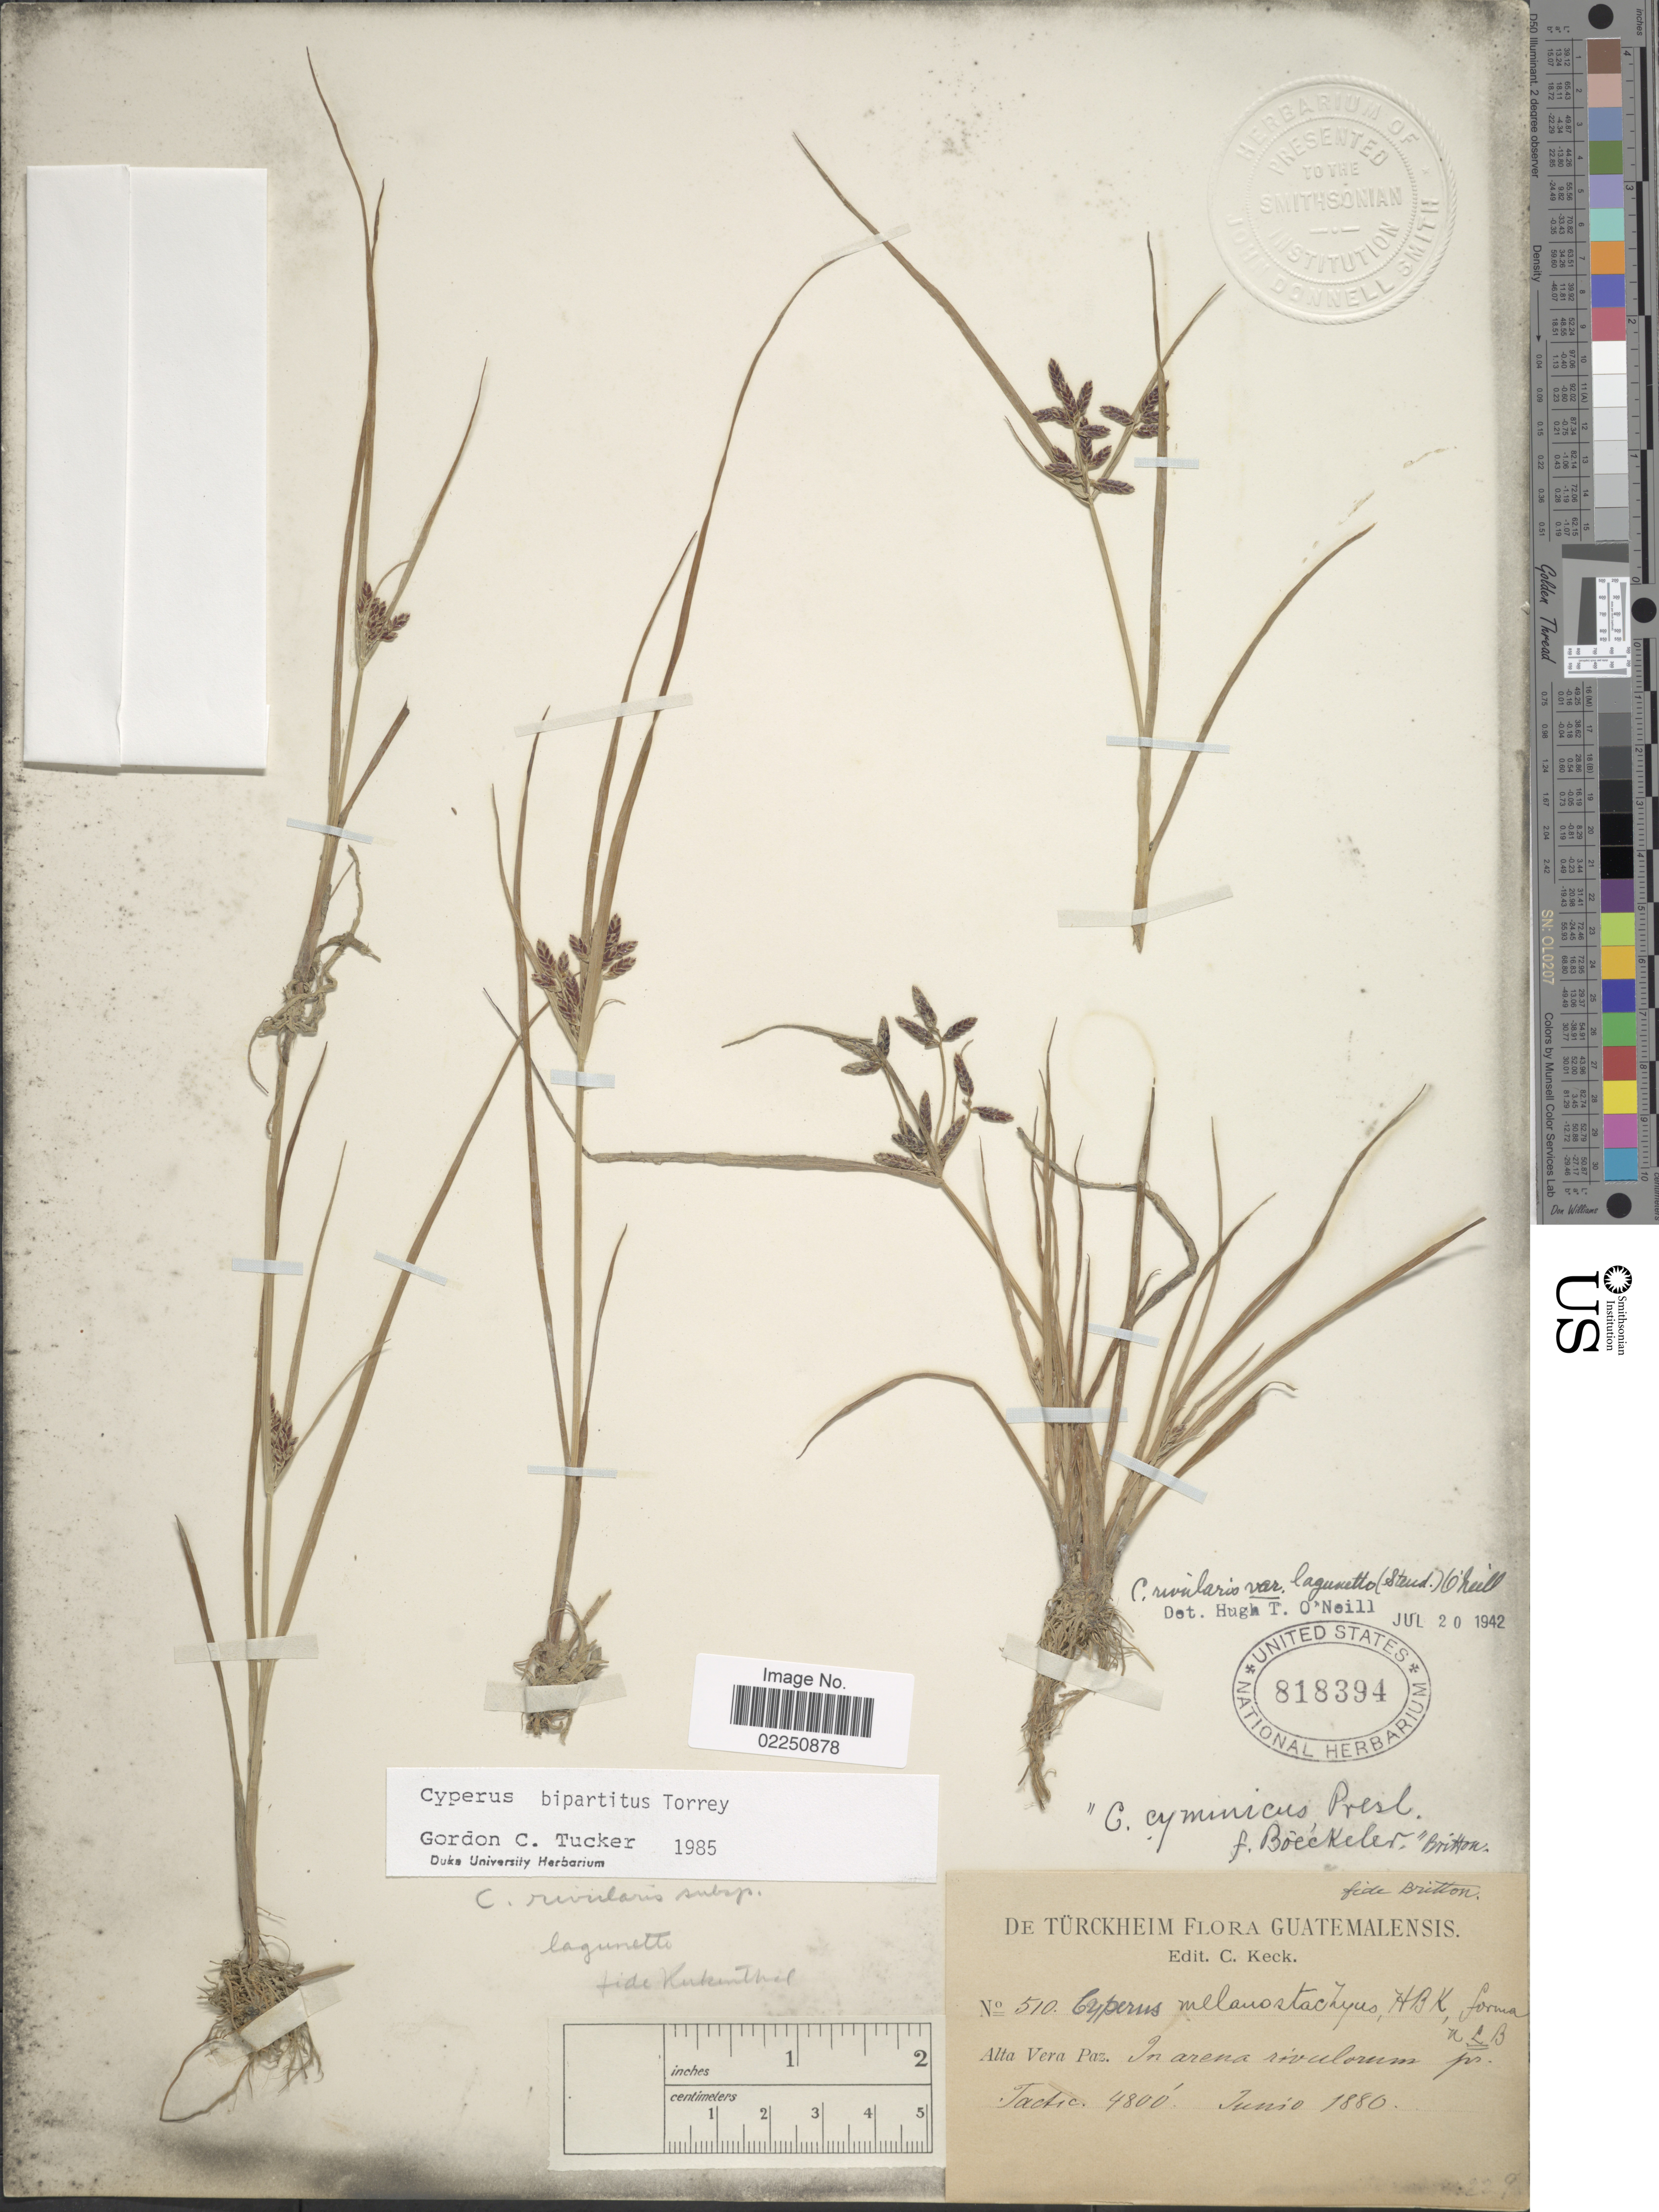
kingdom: Plantae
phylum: Tracheophyta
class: Liliopsida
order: Poales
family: Cyperaceae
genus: Cyperus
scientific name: Cyperus bipartitus Torr.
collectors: -. De Türckheim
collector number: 510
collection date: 1880-06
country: Guatemala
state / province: Alta Verapaz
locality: In arena rivulorum pr. Tactic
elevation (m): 1463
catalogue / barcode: US 818394